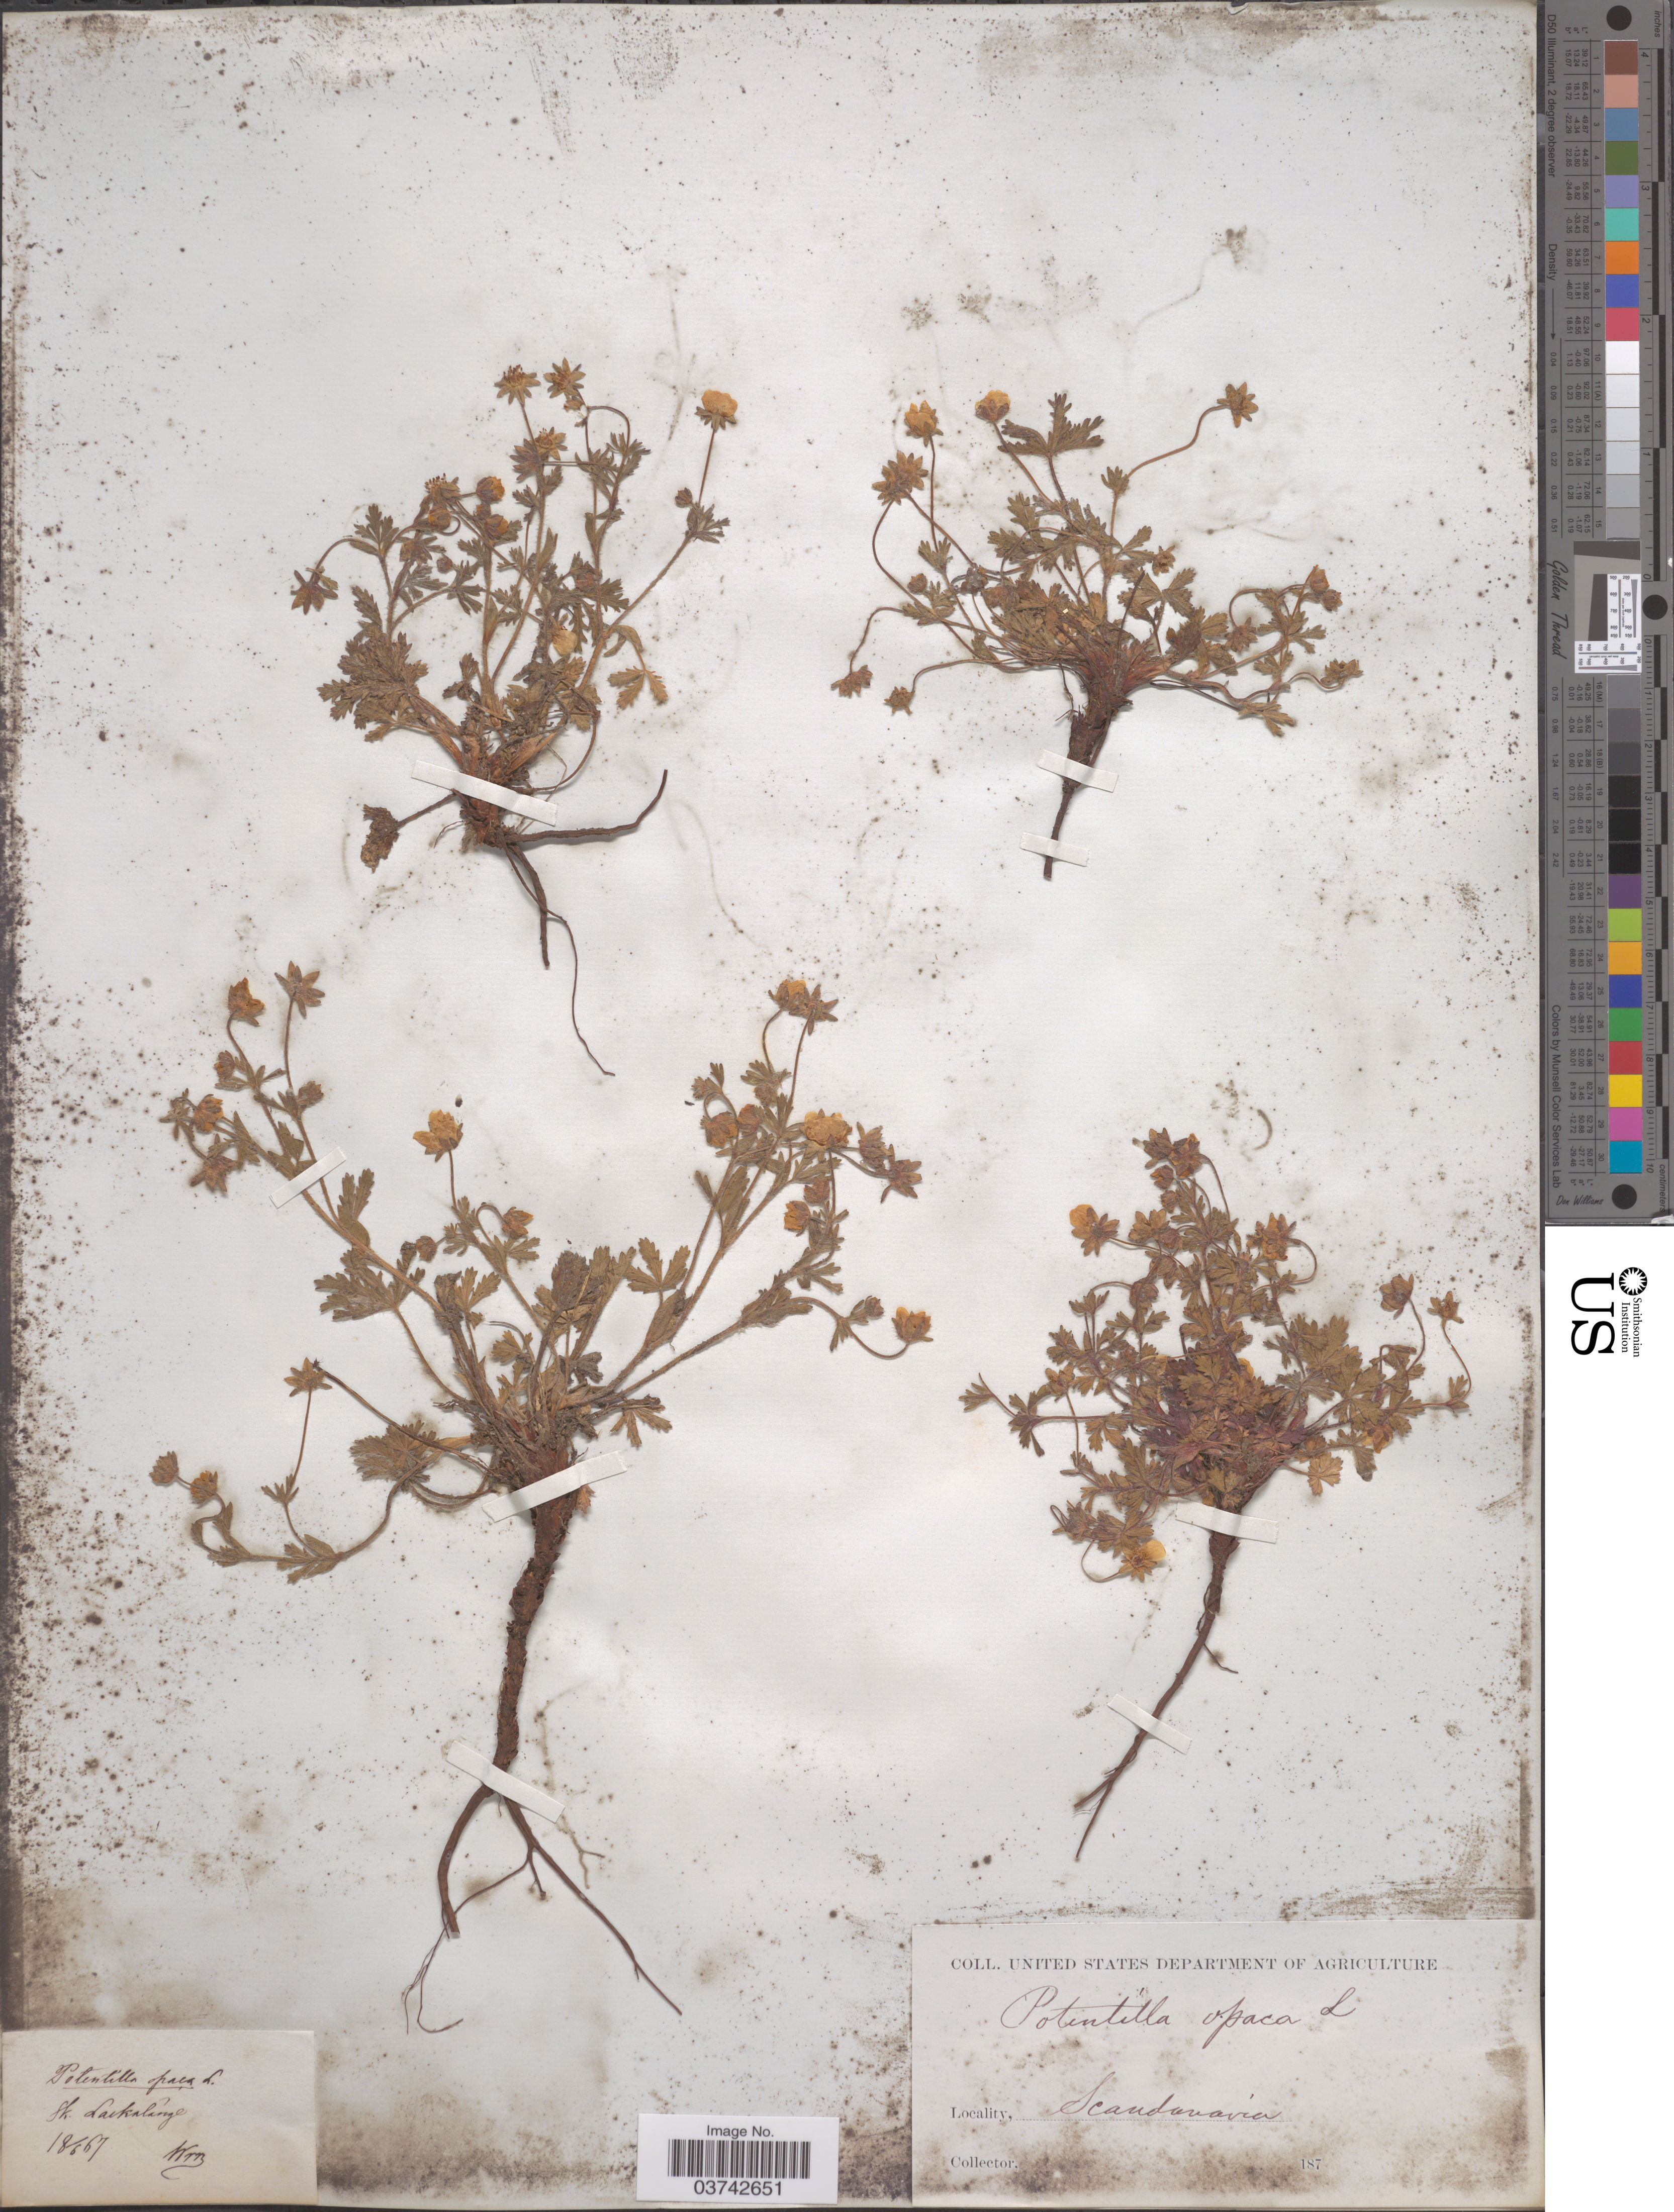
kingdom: Plantae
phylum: Tracheophyta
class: Magnoliopsida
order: Rosales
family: Rosaceae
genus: Potentilla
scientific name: Potentilla opaca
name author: L.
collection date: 1867-06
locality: Sk. Lackalange. Scandinavia.